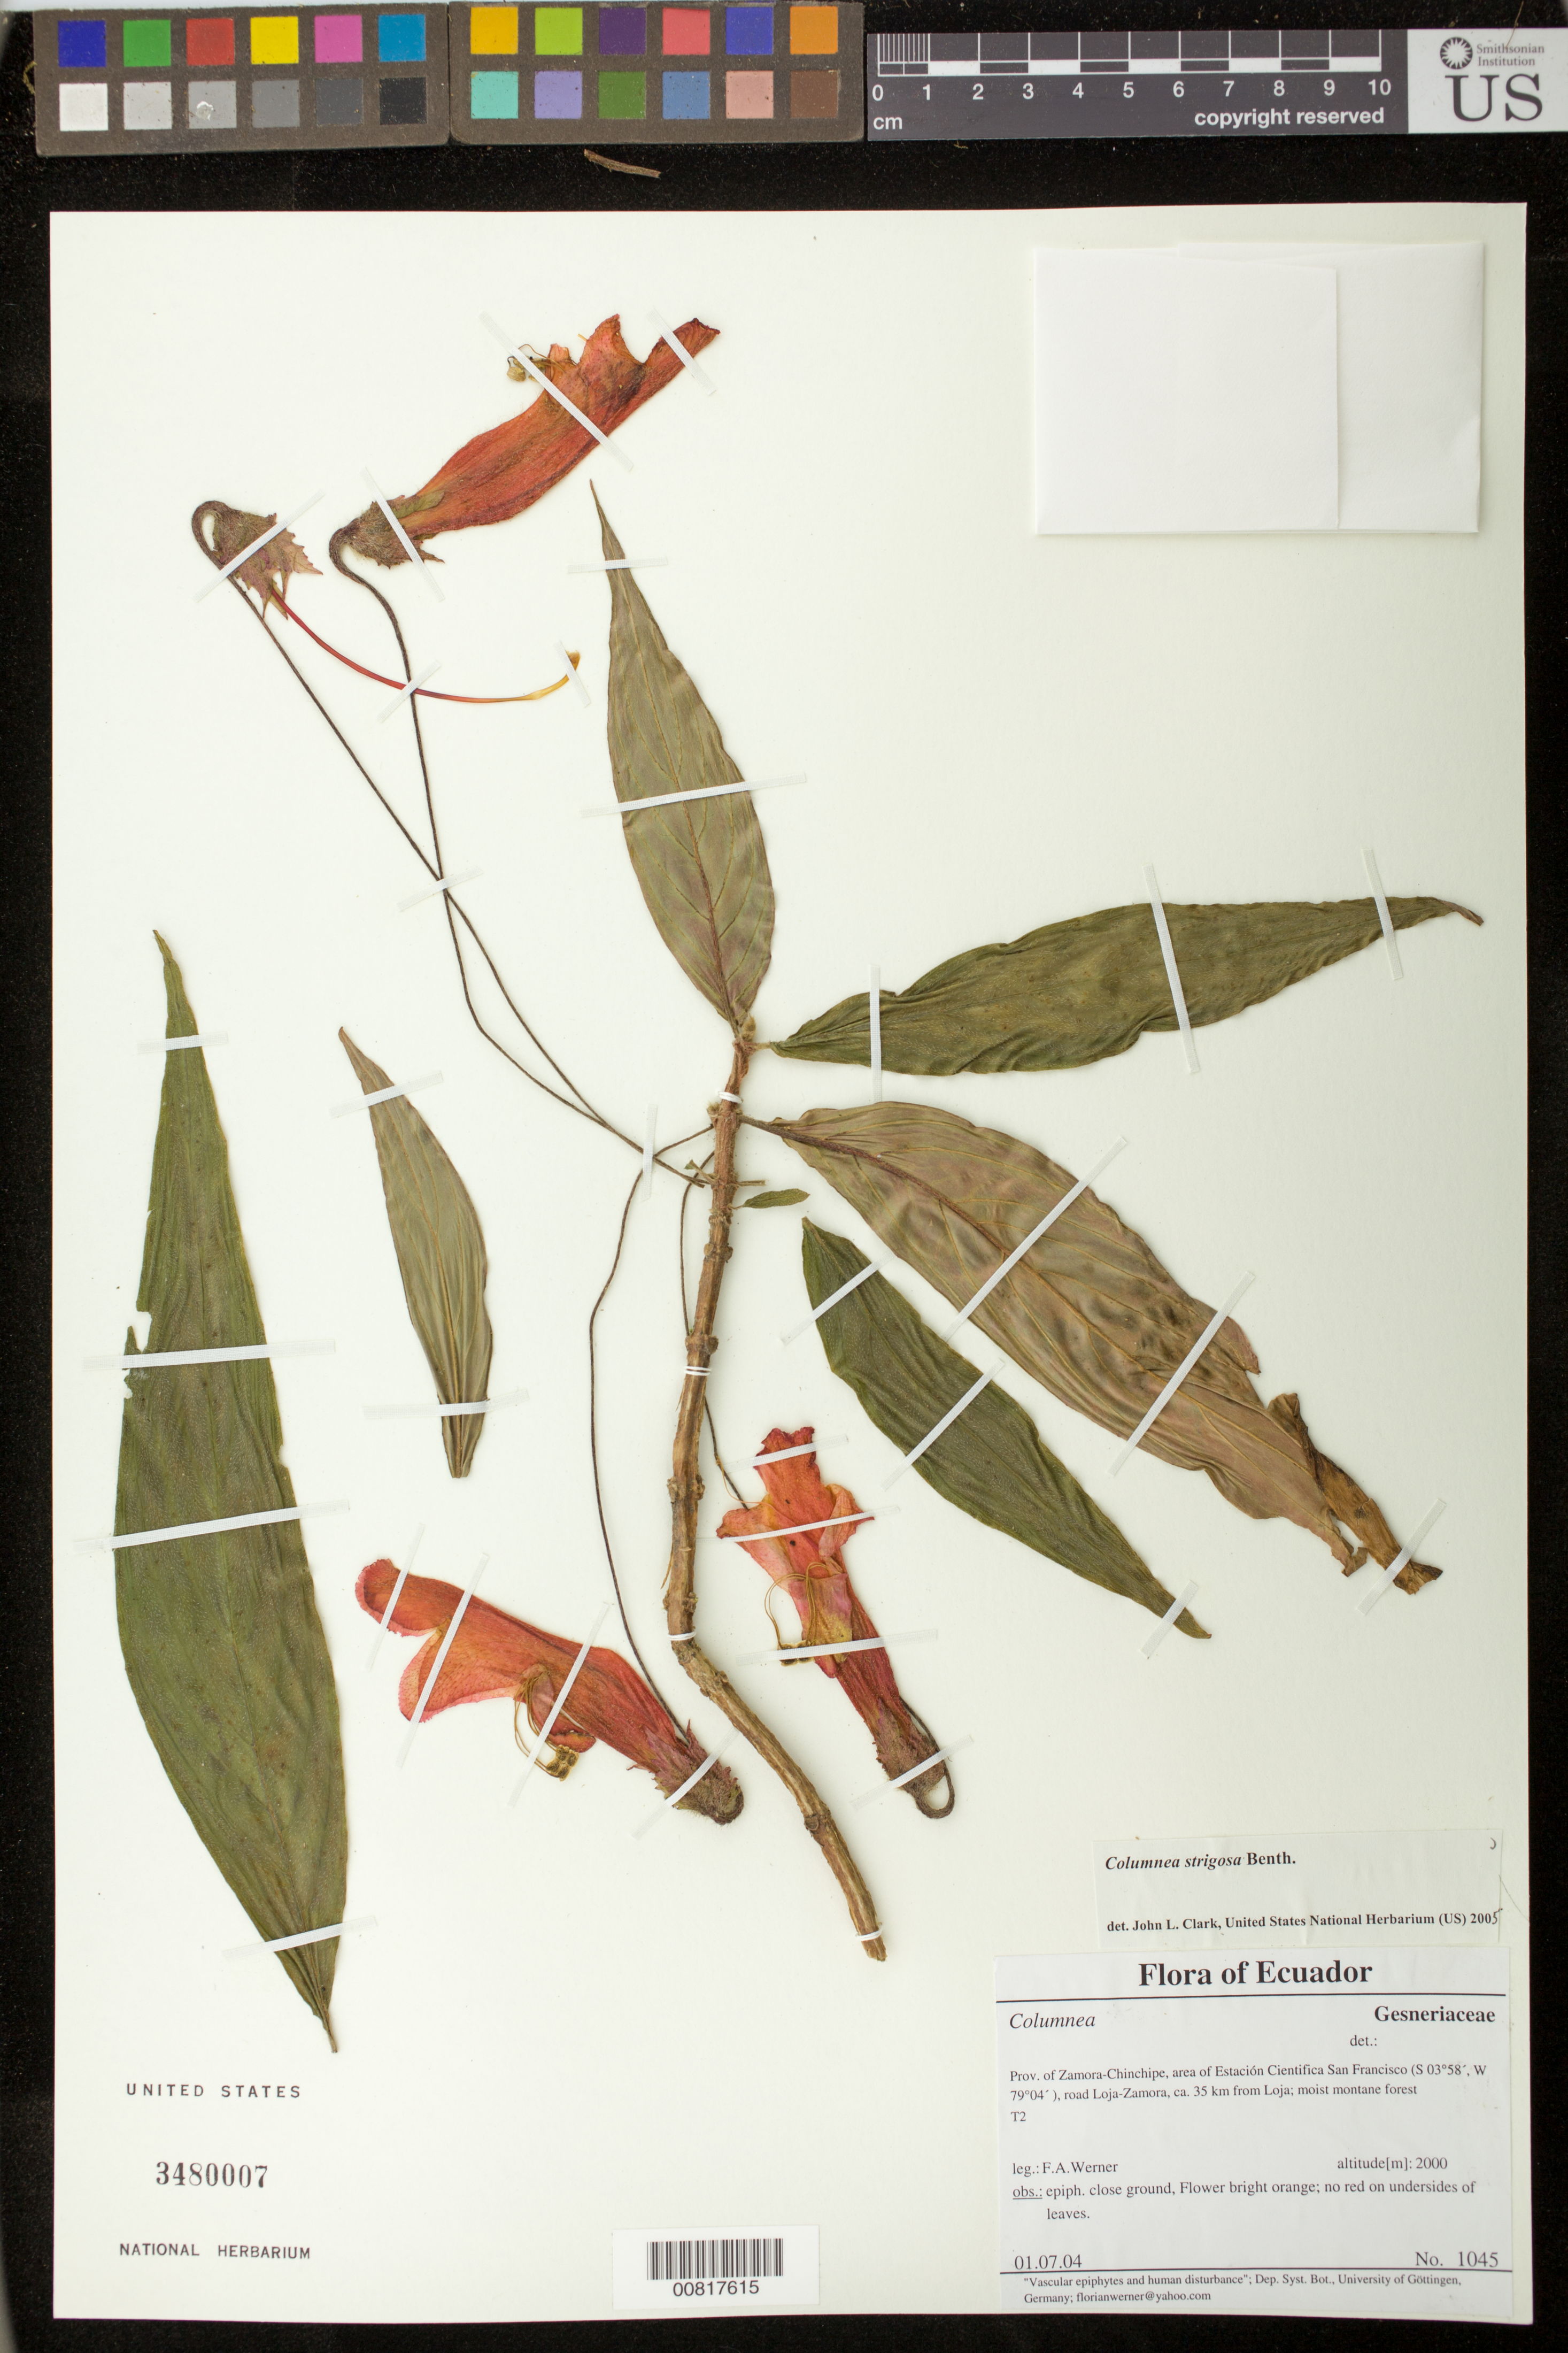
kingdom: Plantae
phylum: Tracheophyta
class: Magnoliopsida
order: Lamiales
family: Gesneriaceae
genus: Columnea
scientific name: Columnea strigosa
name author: Benth.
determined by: Clark, J. L., (SEL), The Marie Selby Botanical Garden (UNITED STATES)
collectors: F. Werner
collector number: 1045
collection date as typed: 01 Jul 2004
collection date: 2004-07-01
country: Ecuador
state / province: Zamora-Chinchipe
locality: Area of Estación Cientifica San Francisco, road Loja-Zamora, ca. 35 km from Loja.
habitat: Moist montane forest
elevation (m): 2000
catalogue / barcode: US 3480007